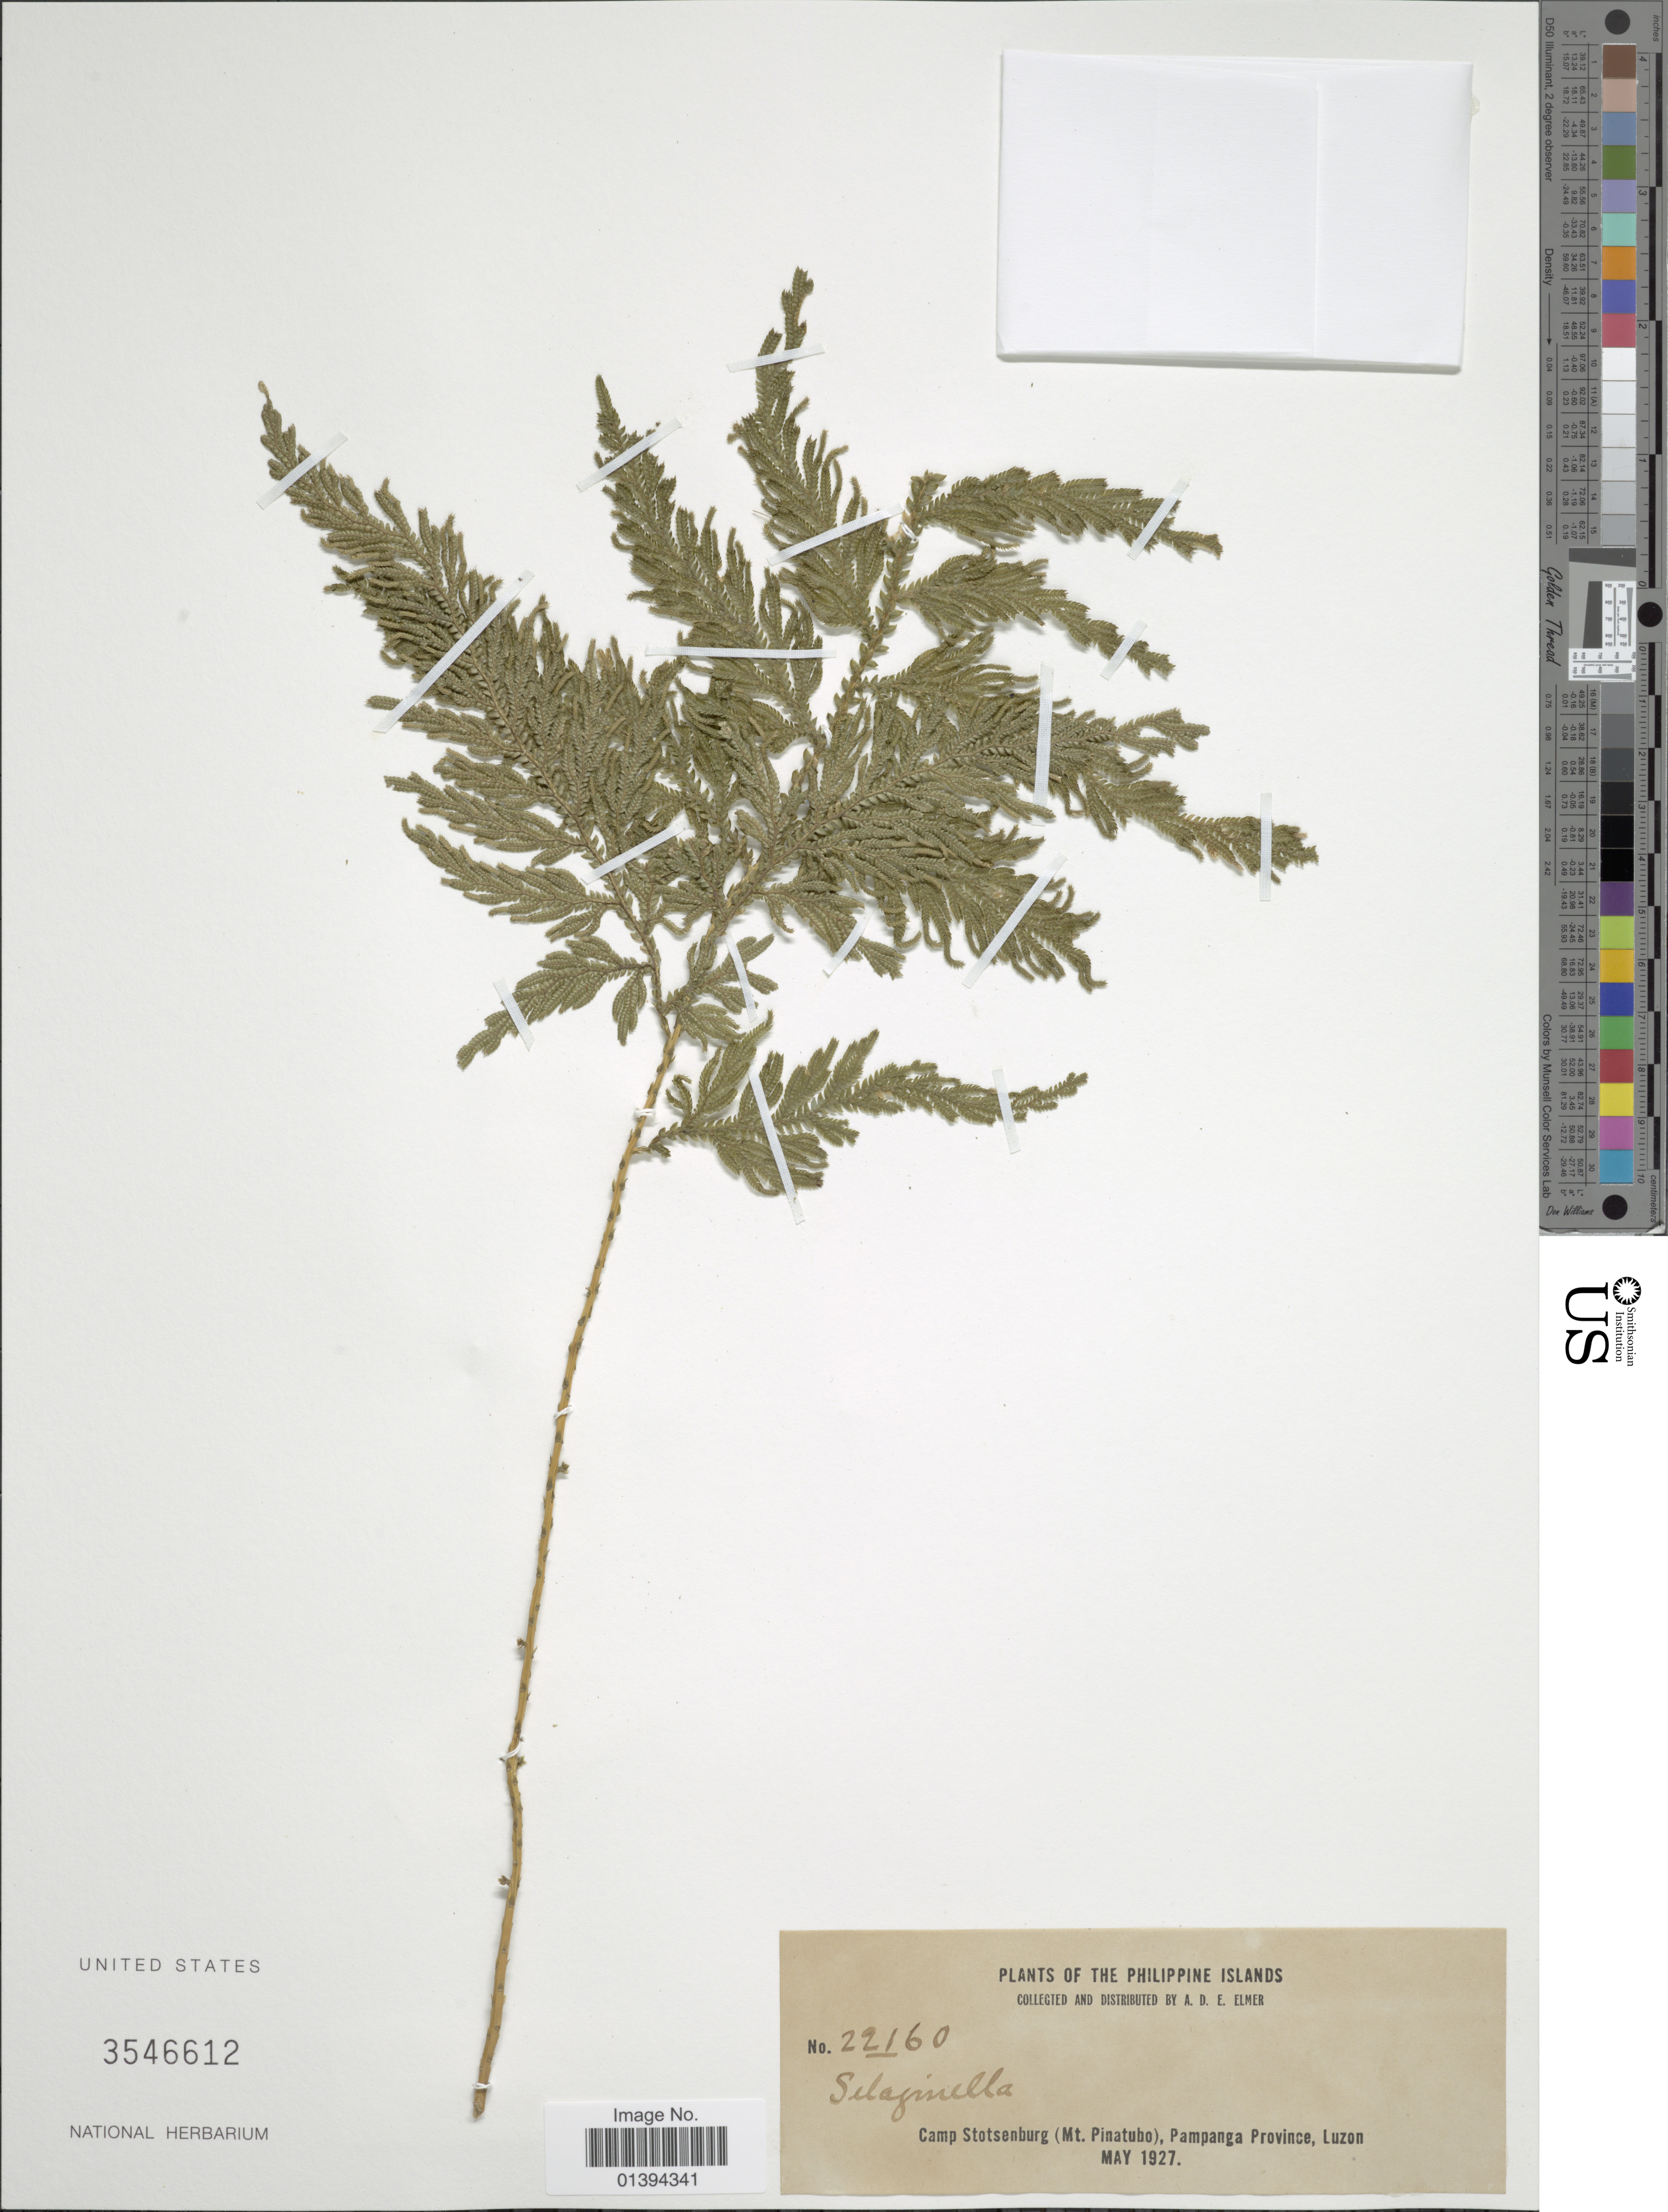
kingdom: Plantae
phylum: Tracheophyta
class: Lycopodiopsida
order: Selaginellales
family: Selaginellaceae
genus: Selaginella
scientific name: Selaginella sp.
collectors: A. D. E. Elmer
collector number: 22160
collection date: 1927-05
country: Philippines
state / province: Central Luzon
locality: Camp Stotsenburg(mt. Pinatubo), Pampanga Province, Luzon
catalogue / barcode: US 3546612